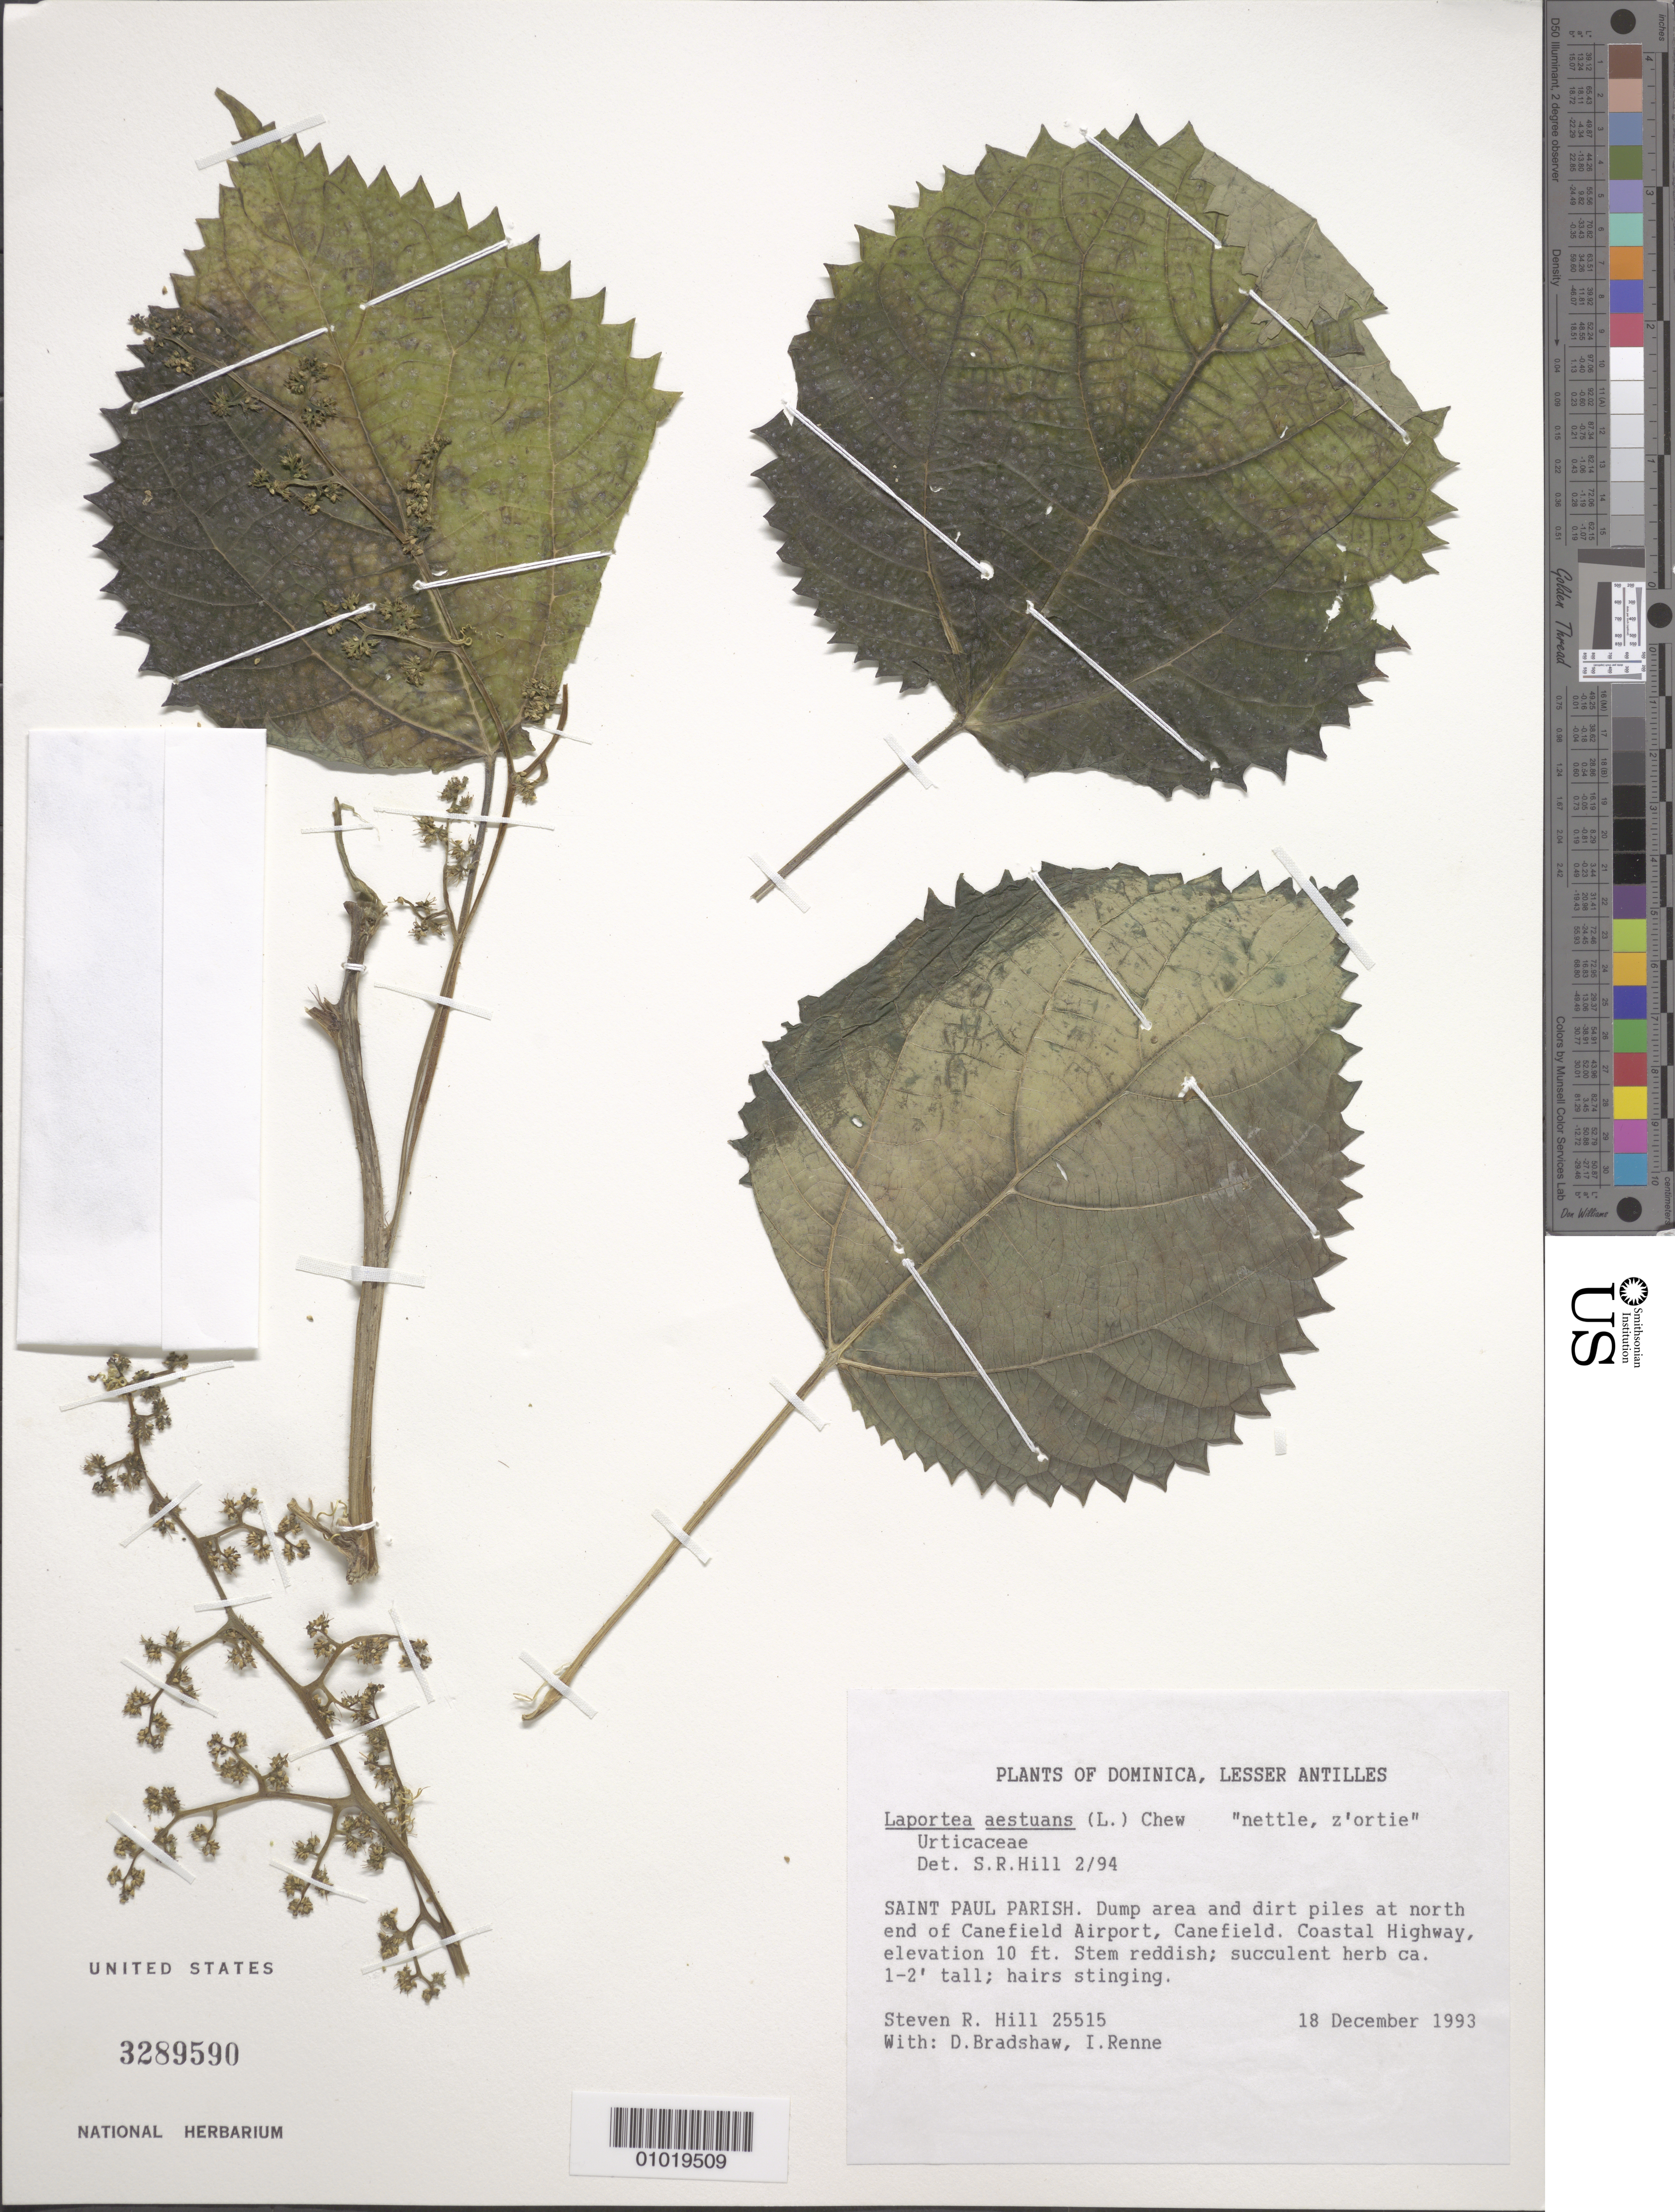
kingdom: Plantae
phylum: Tracheophyta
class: Magnoliopsida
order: Rosales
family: Urticaceae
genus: Laportea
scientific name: Laportea aestuans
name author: (L.) Chew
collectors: S. R. Hill, D. Bradshaw & I. Renne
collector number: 25515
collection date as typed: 18 Dec 1993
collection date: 1993-12-18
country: Dominica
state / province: St. Paul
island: Dominica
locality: Dump area and dirt piles at N end of Canefield Airport, Canefield. Coastal Highway.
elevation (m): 3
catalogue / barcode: US 3289590